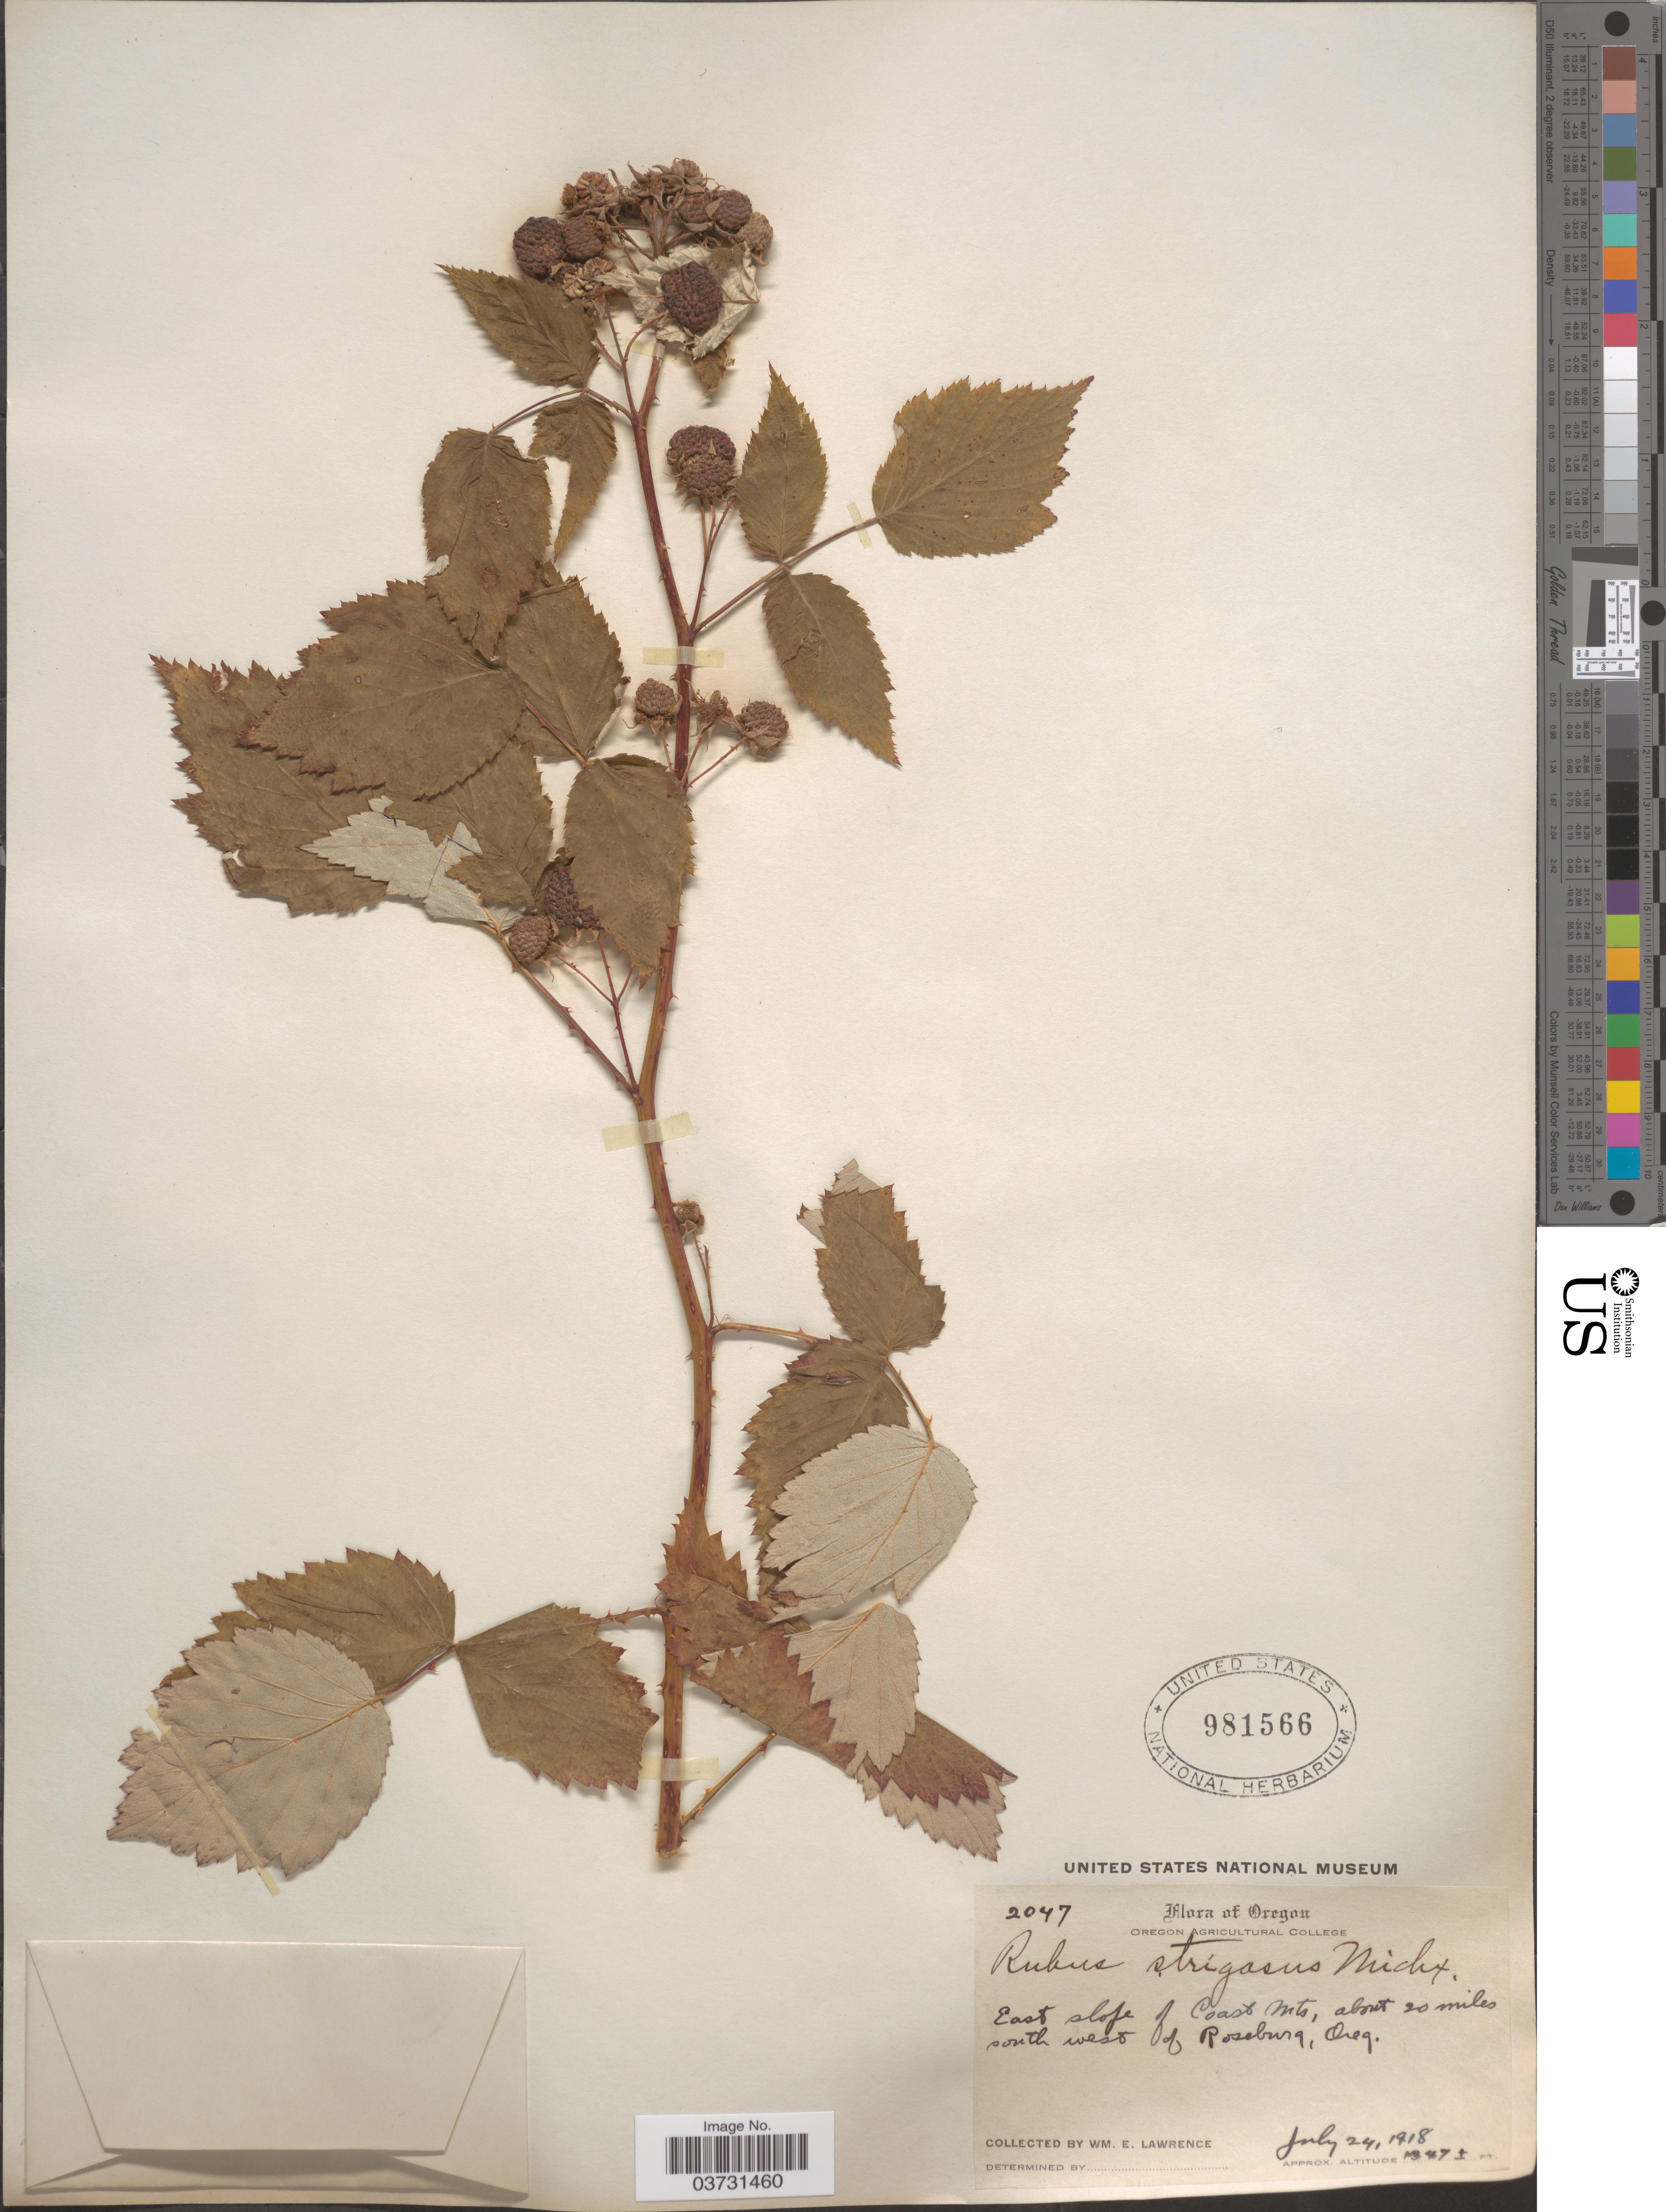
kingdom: Plantae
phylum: Tracheophyta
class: Magnoliopsida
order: Rosales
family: Rosaceae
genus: Rubus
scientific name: Rubus strigosus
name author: Michx.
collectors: W. Lawrence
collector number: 2047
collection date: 1918-07-24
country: United States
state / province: Oregon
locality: East slope of Coast Mts, about 20 miles south west of Roseburg.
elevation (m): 411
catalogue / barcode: US 981566